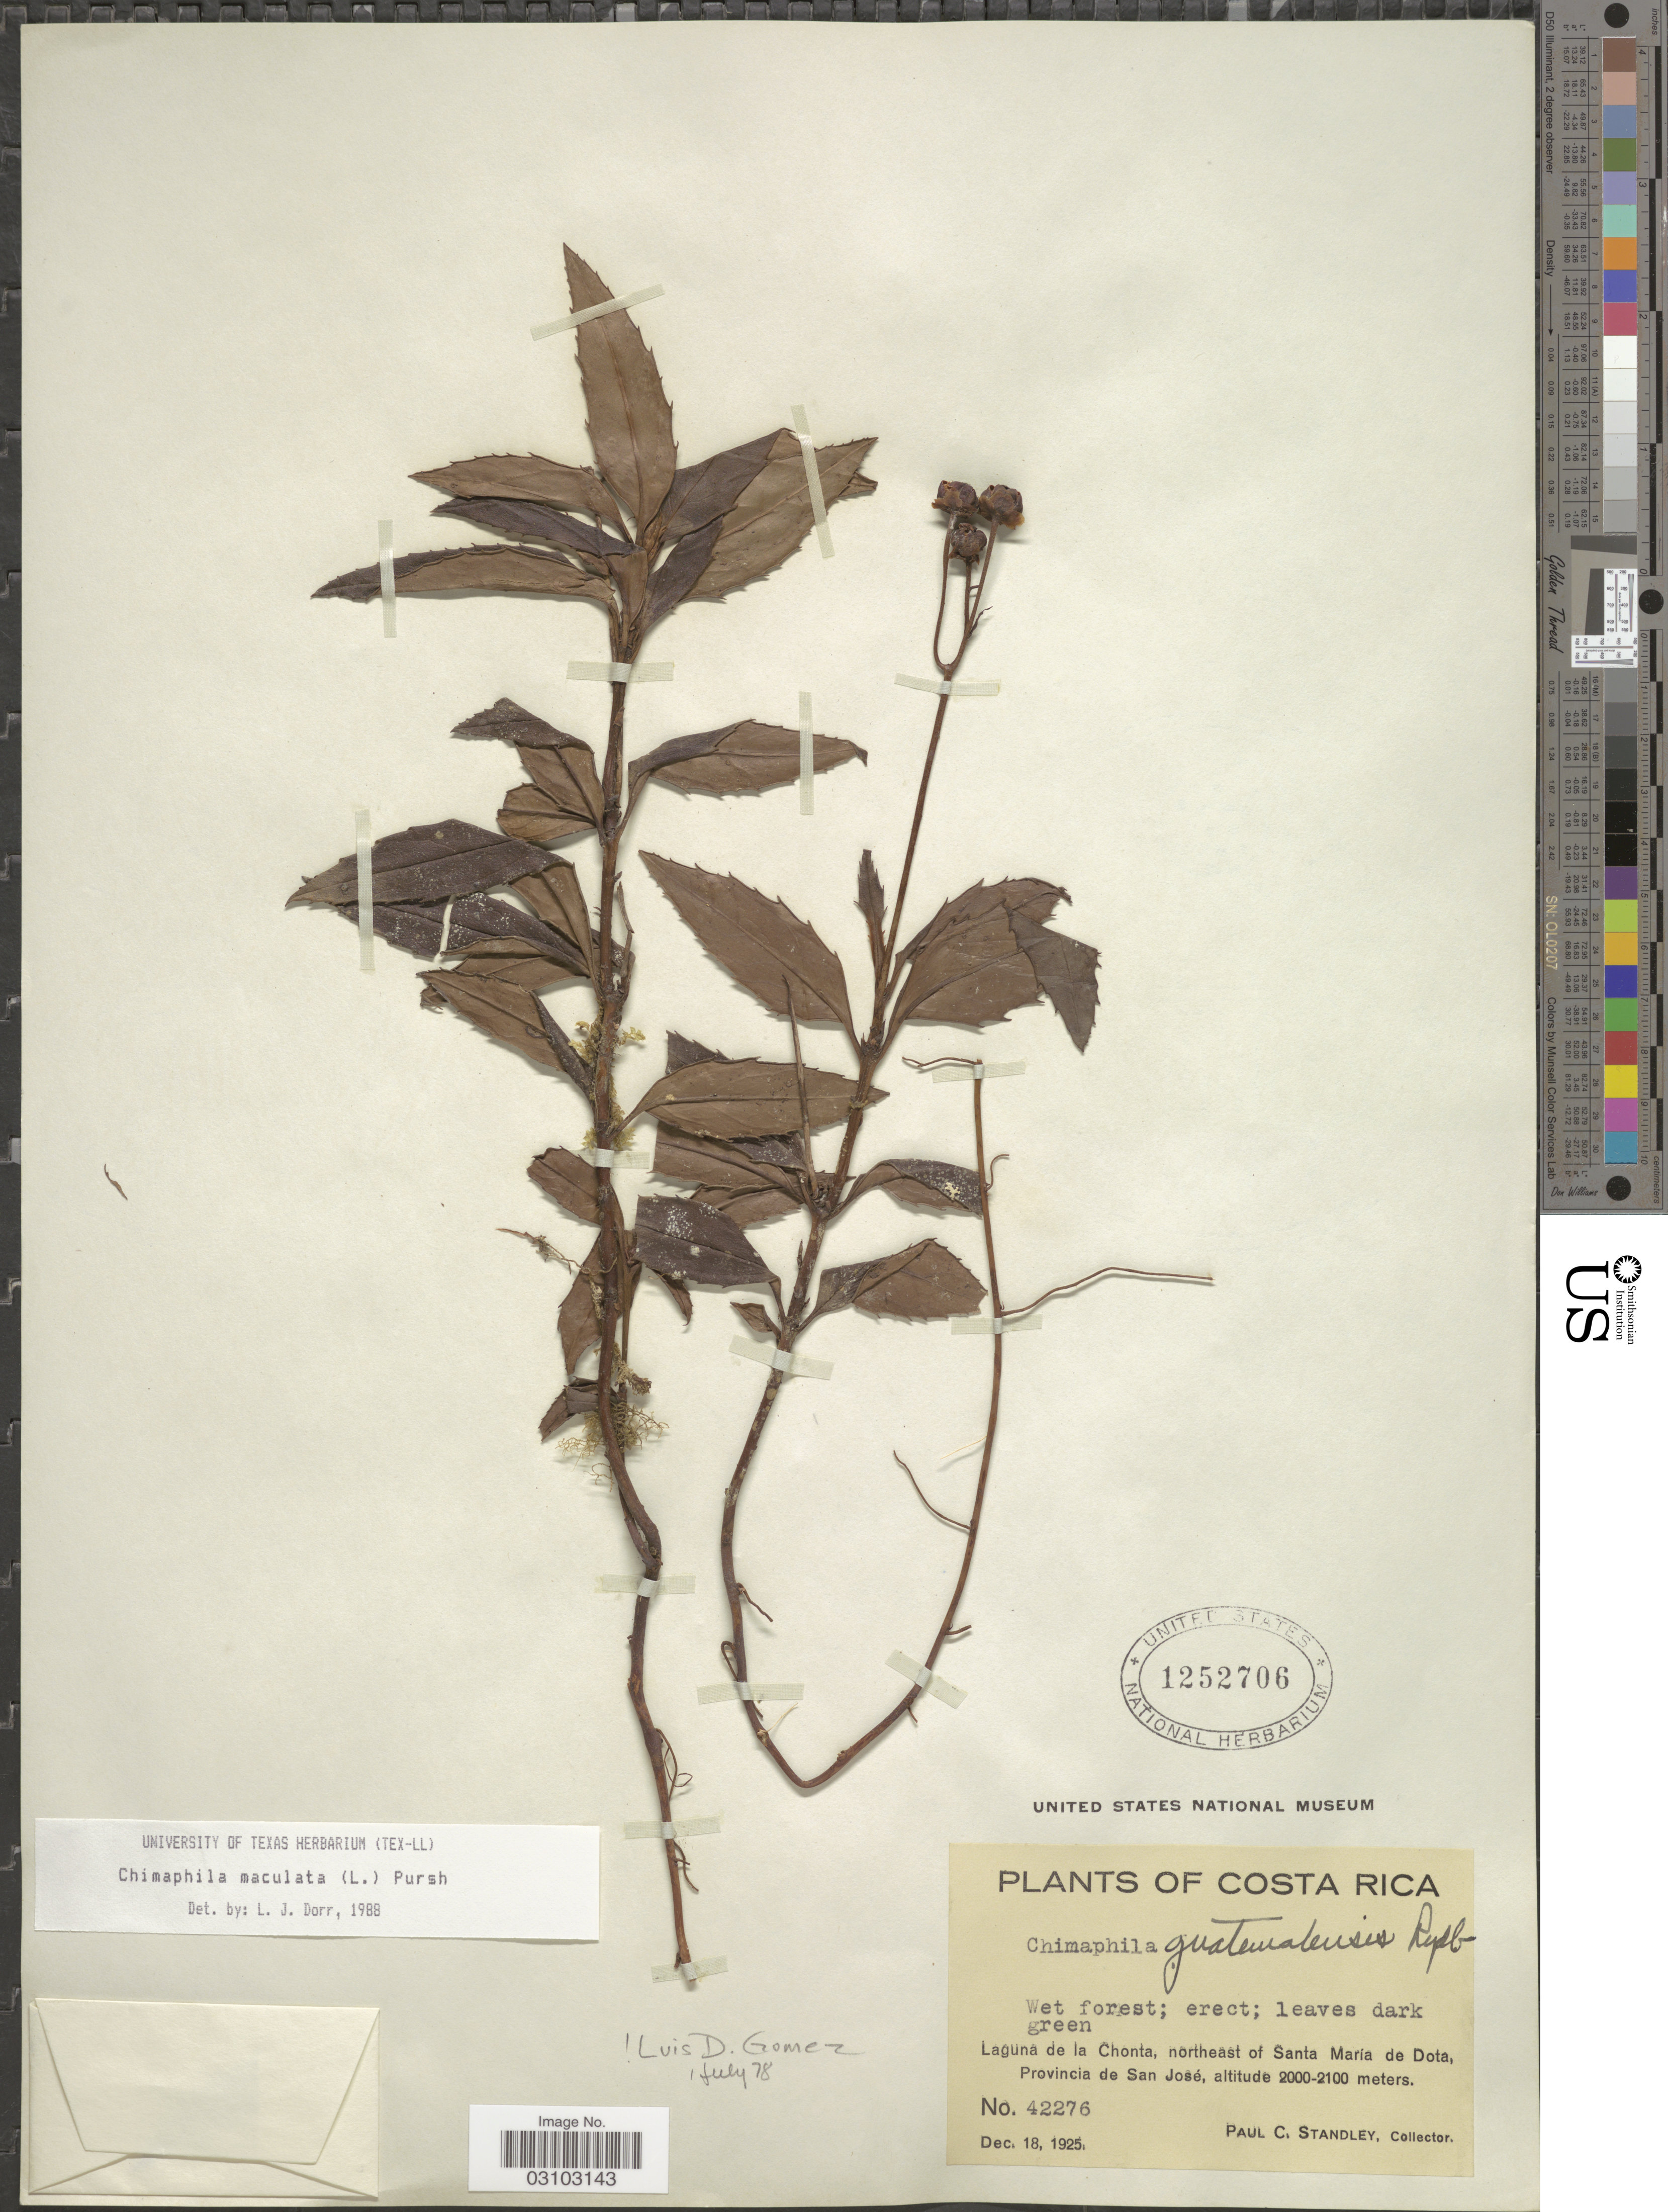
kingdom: Plantae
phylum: Tracheophyta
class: Magnoliopsida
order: Ericales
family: Ericaceae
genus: Chimaphila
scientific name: Chimaphila maculata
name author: (L.) Pursh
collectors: P. C. Standley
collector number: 42276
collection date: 1925-12-18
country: Costa Rica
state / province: San José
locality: Laguna de la Chonta, northeast of Santa María de Dota, Provincia de San José.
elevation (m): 2000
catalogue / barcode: US 1252706